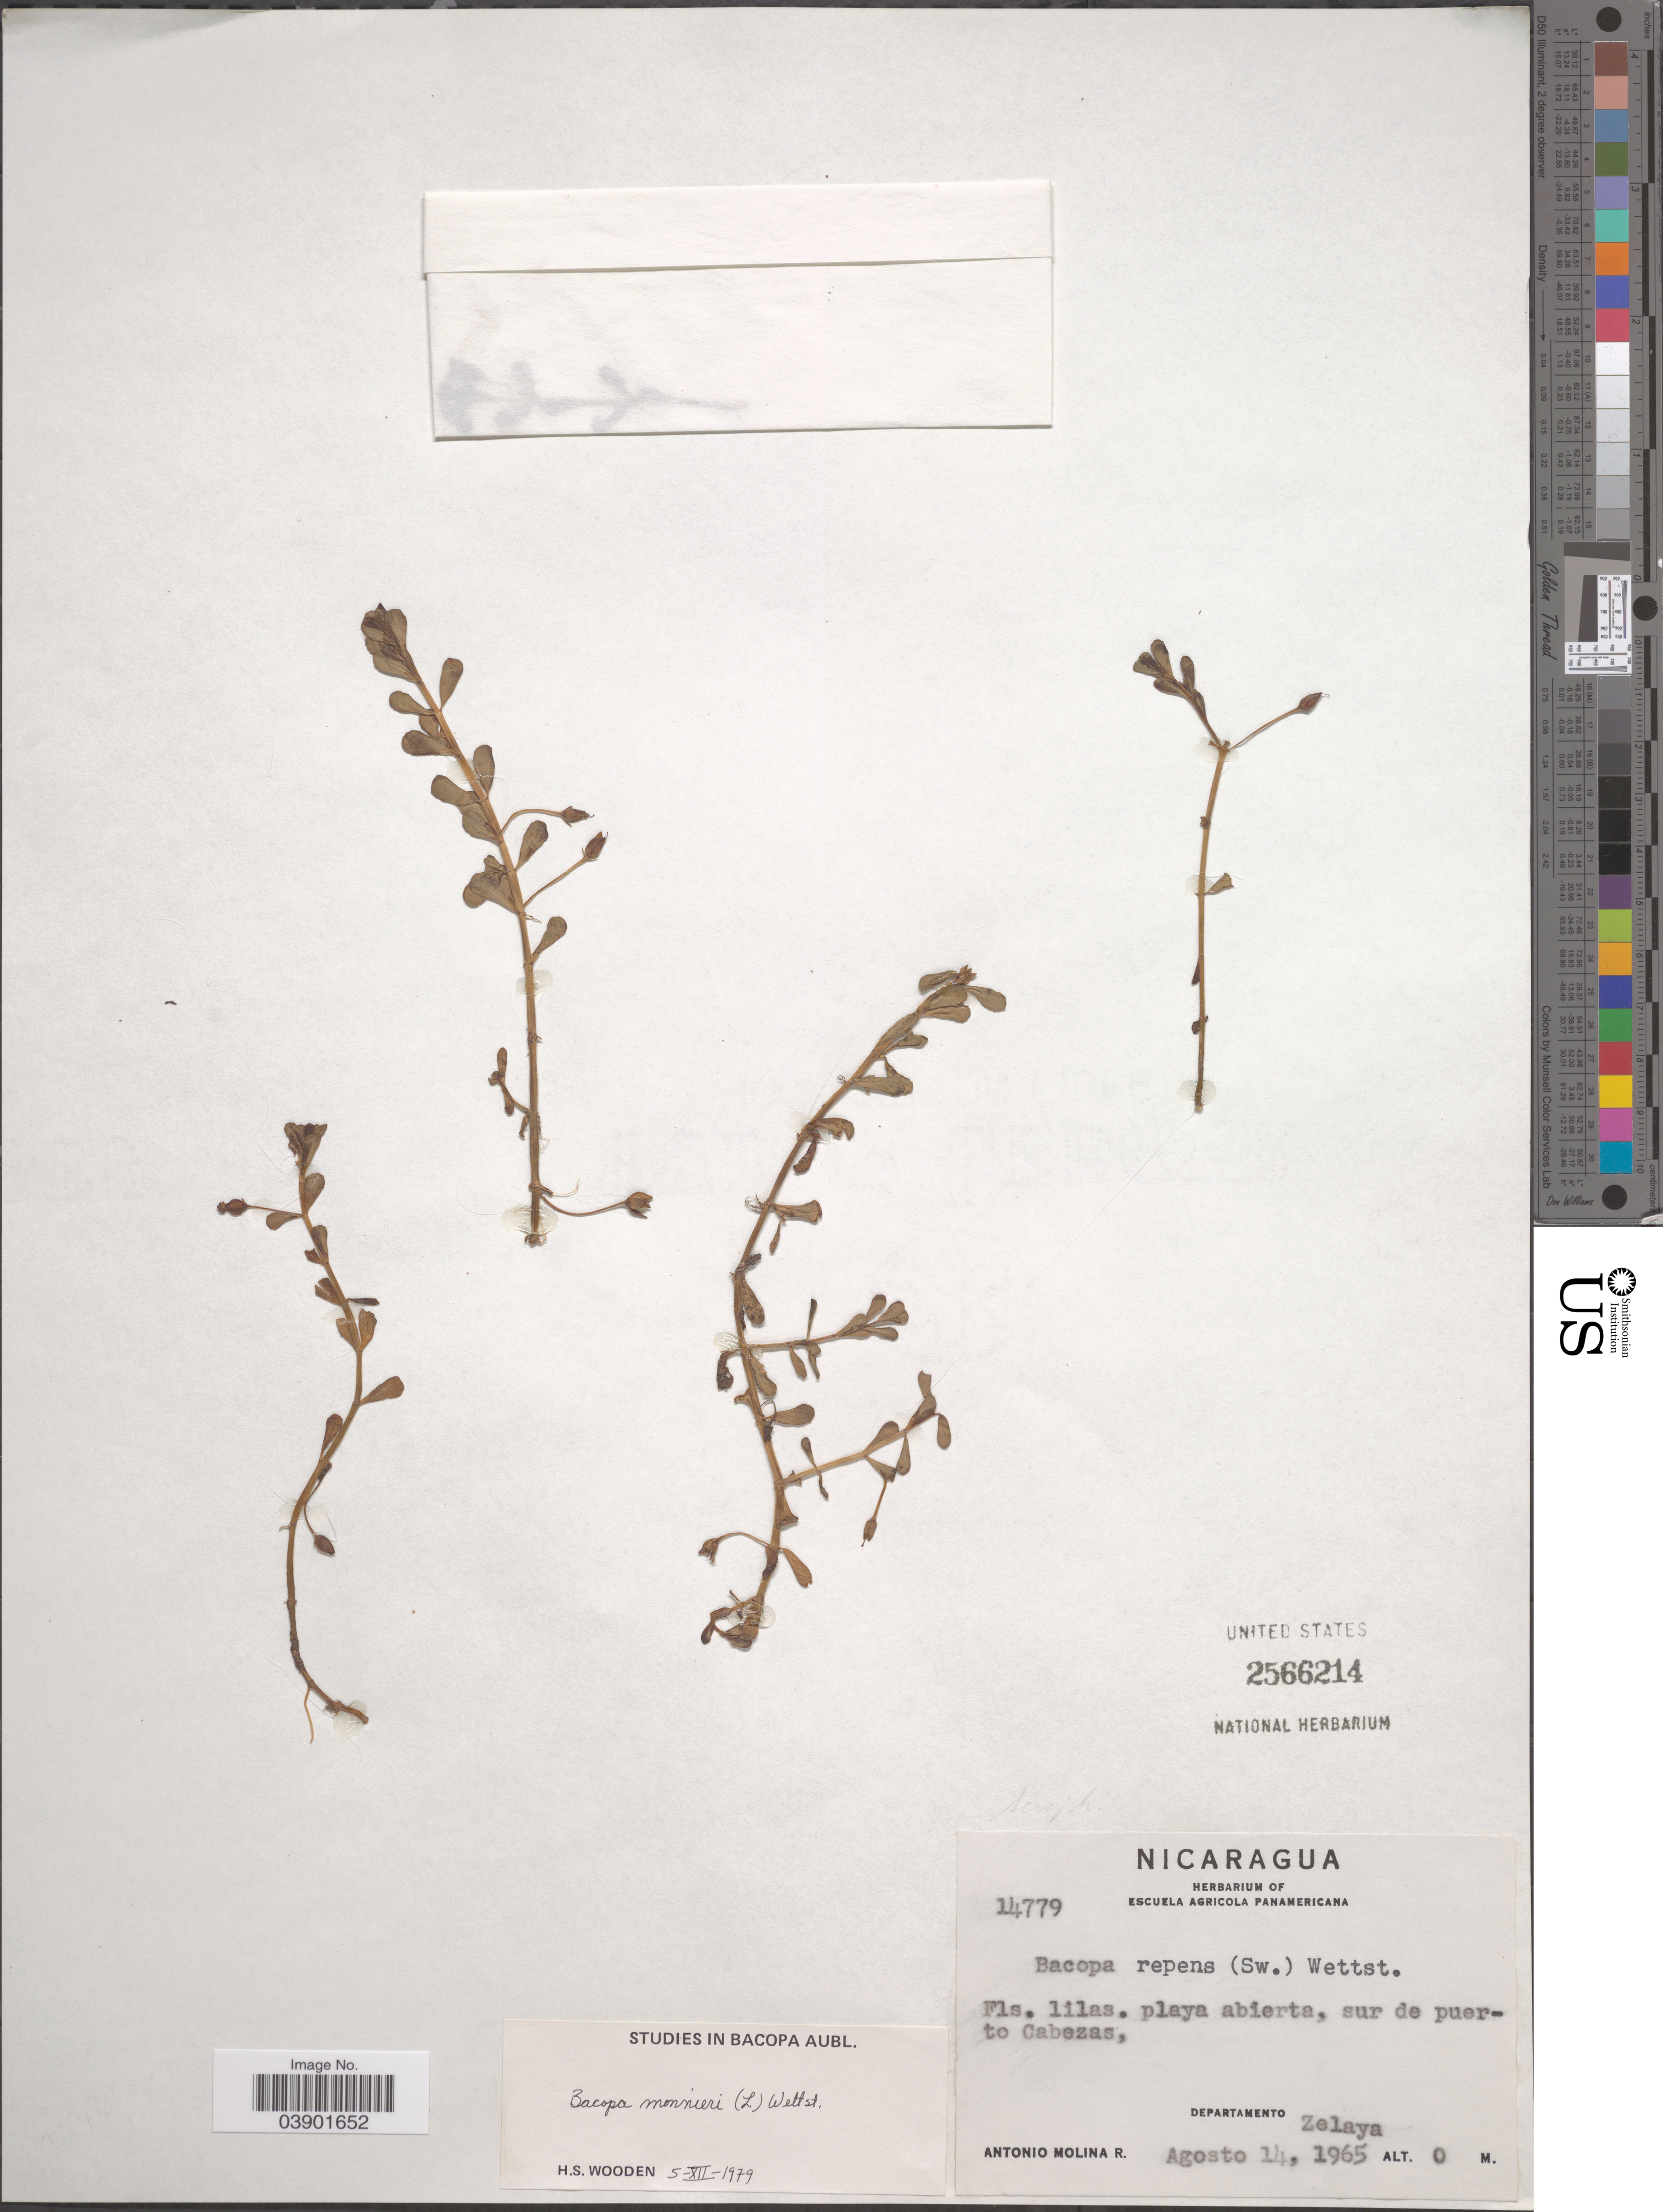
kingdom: Plantae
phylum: Tracheophyta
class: Magnoliopsida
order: Lamiales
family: Plantaginaceae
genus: Bacopa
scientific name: Bacopa monnieri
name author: (L.) Pennell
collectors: A. Molina R.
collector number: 14779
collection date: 1965-08-14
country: Nicaragua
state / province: Atlántico Norte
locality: Sur de puerto Cabezas, Departamento Zelaya.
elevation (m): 0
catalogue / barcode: US 2566214